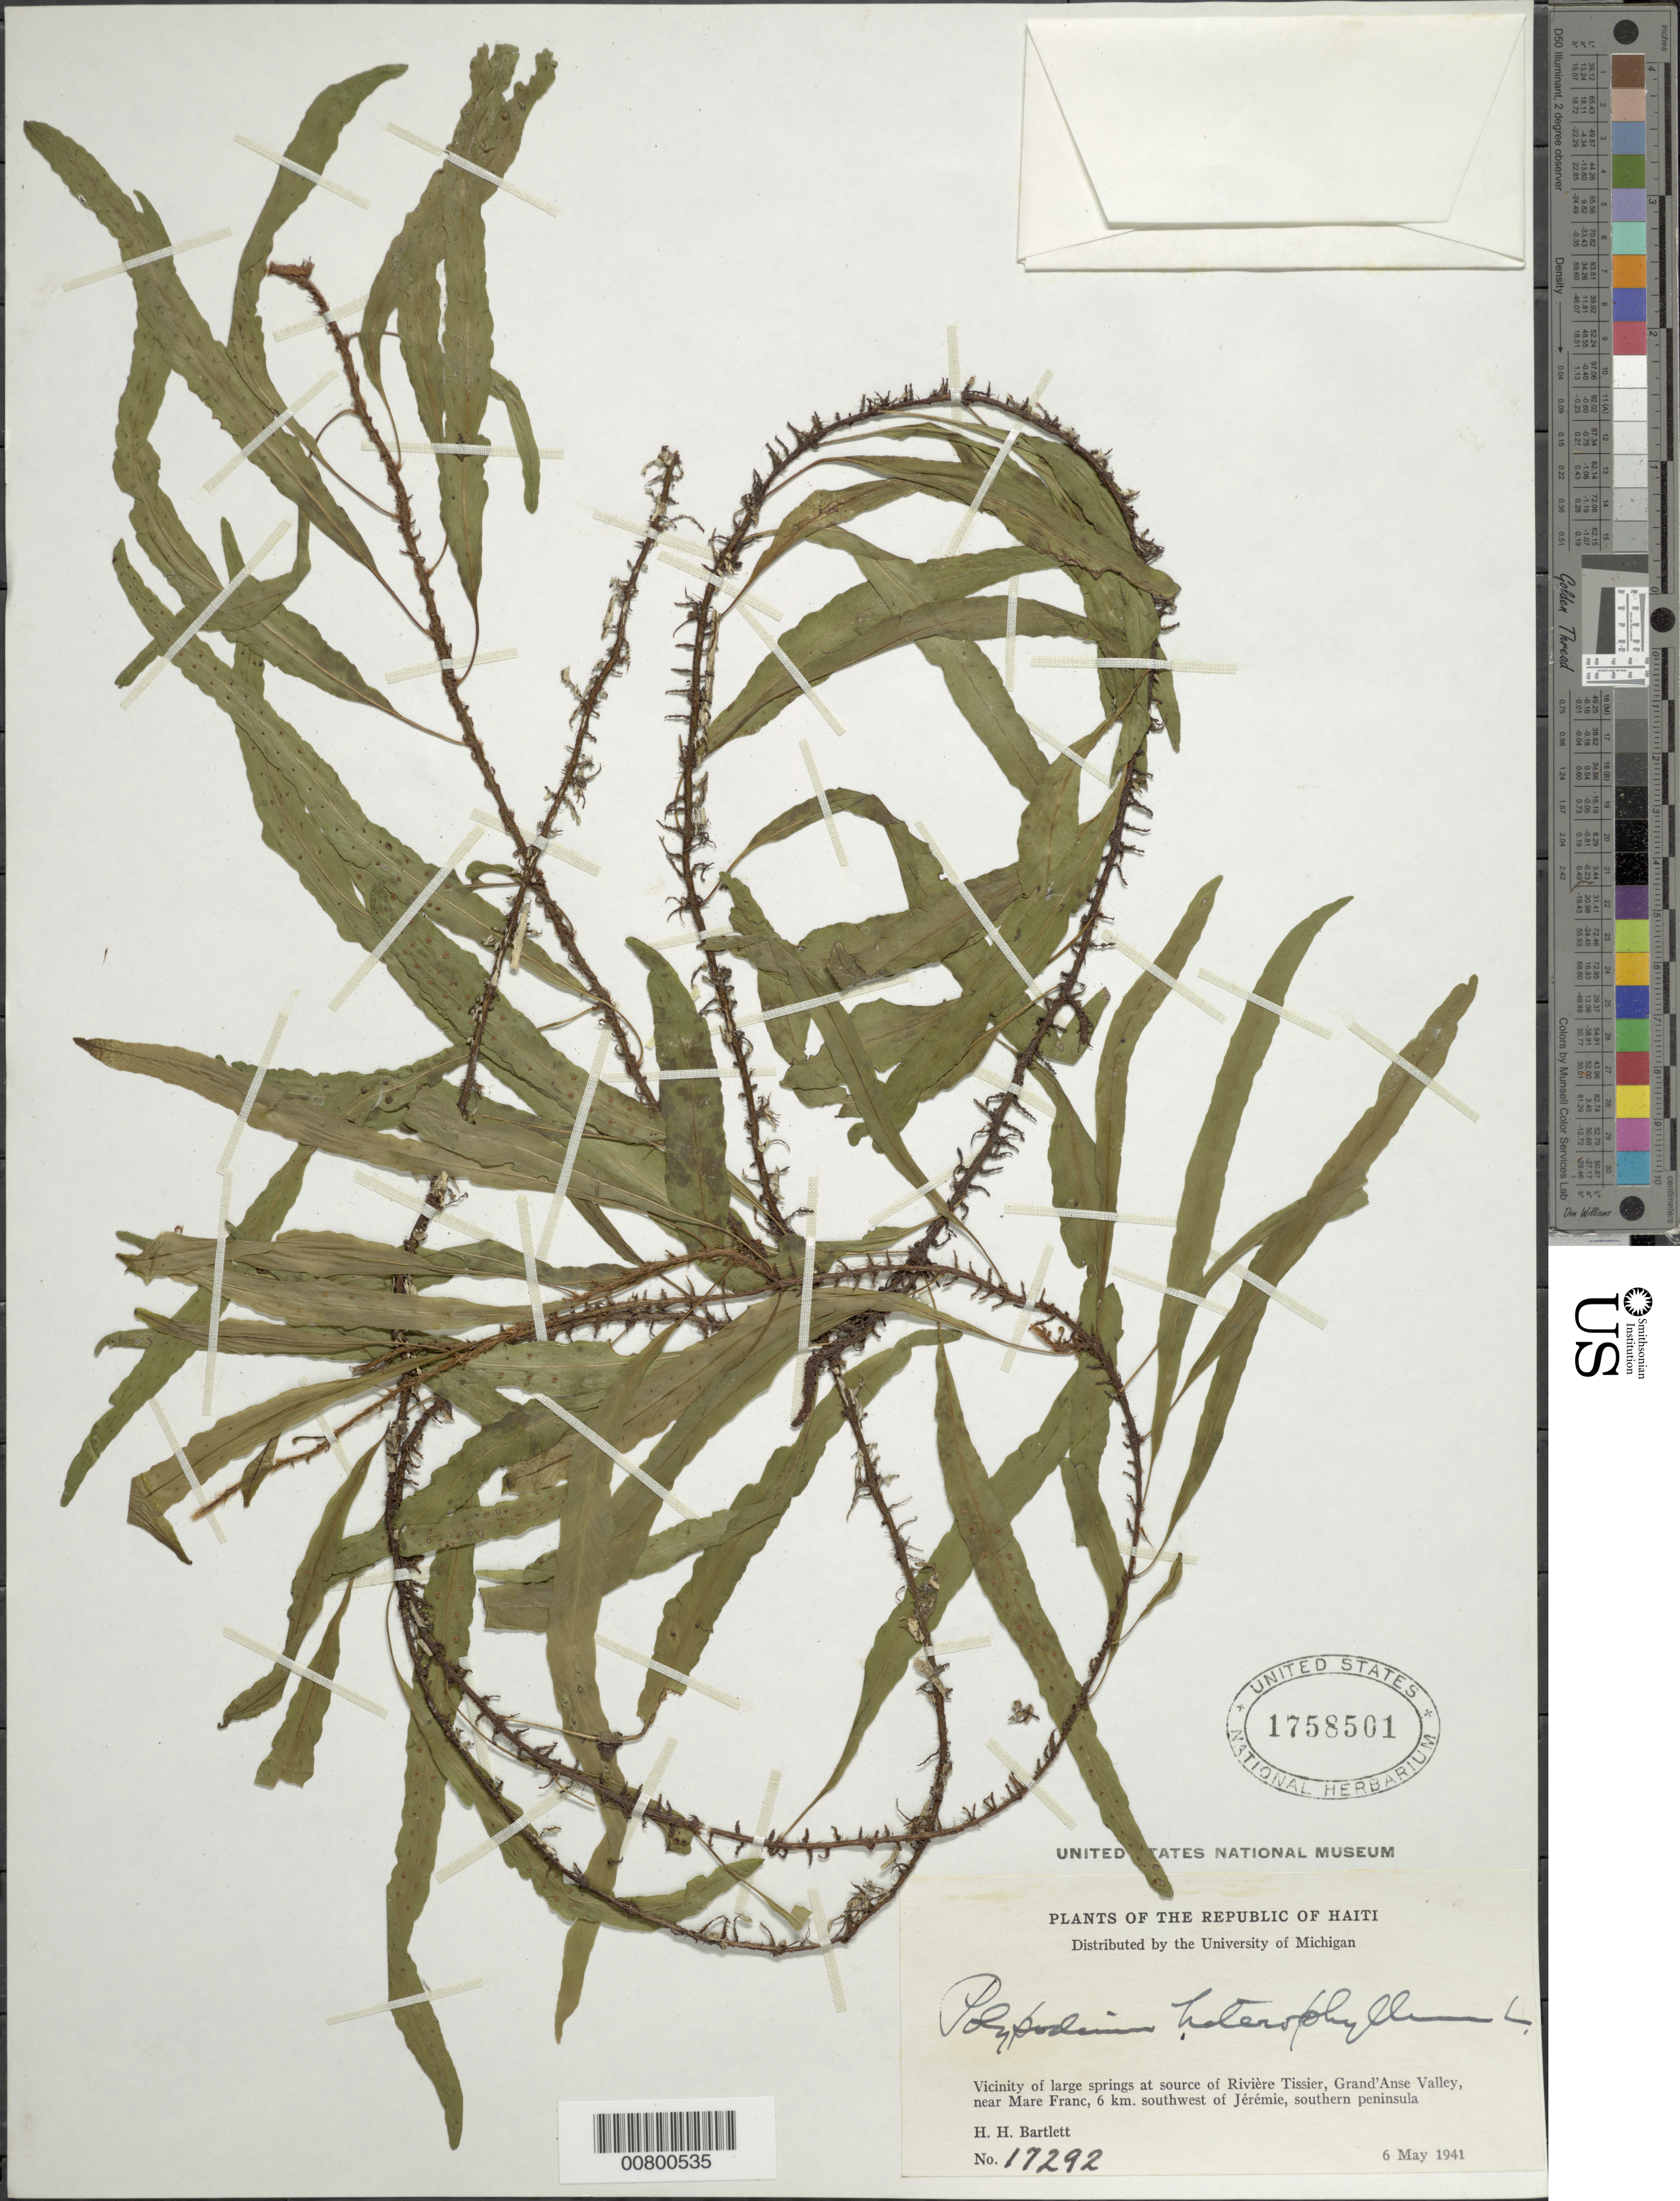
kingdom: Plantae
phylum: Tracheophyta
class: Polypodiopsida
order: Polypodiales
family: Polypodiaceae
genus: Microgramma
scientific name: Microgramma heterophylla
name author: (L.) Wherry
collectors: H. H. Bartlett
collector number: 17292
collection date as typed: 06 May 1941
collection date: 1941-05-06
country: Haiti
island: Hispaniola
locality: Riv. Tissier, Grand'Anse Valley, near Mare Franc, 6 km SW of Jérémie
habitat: Vicinity of large springs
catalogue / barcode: US 1758501